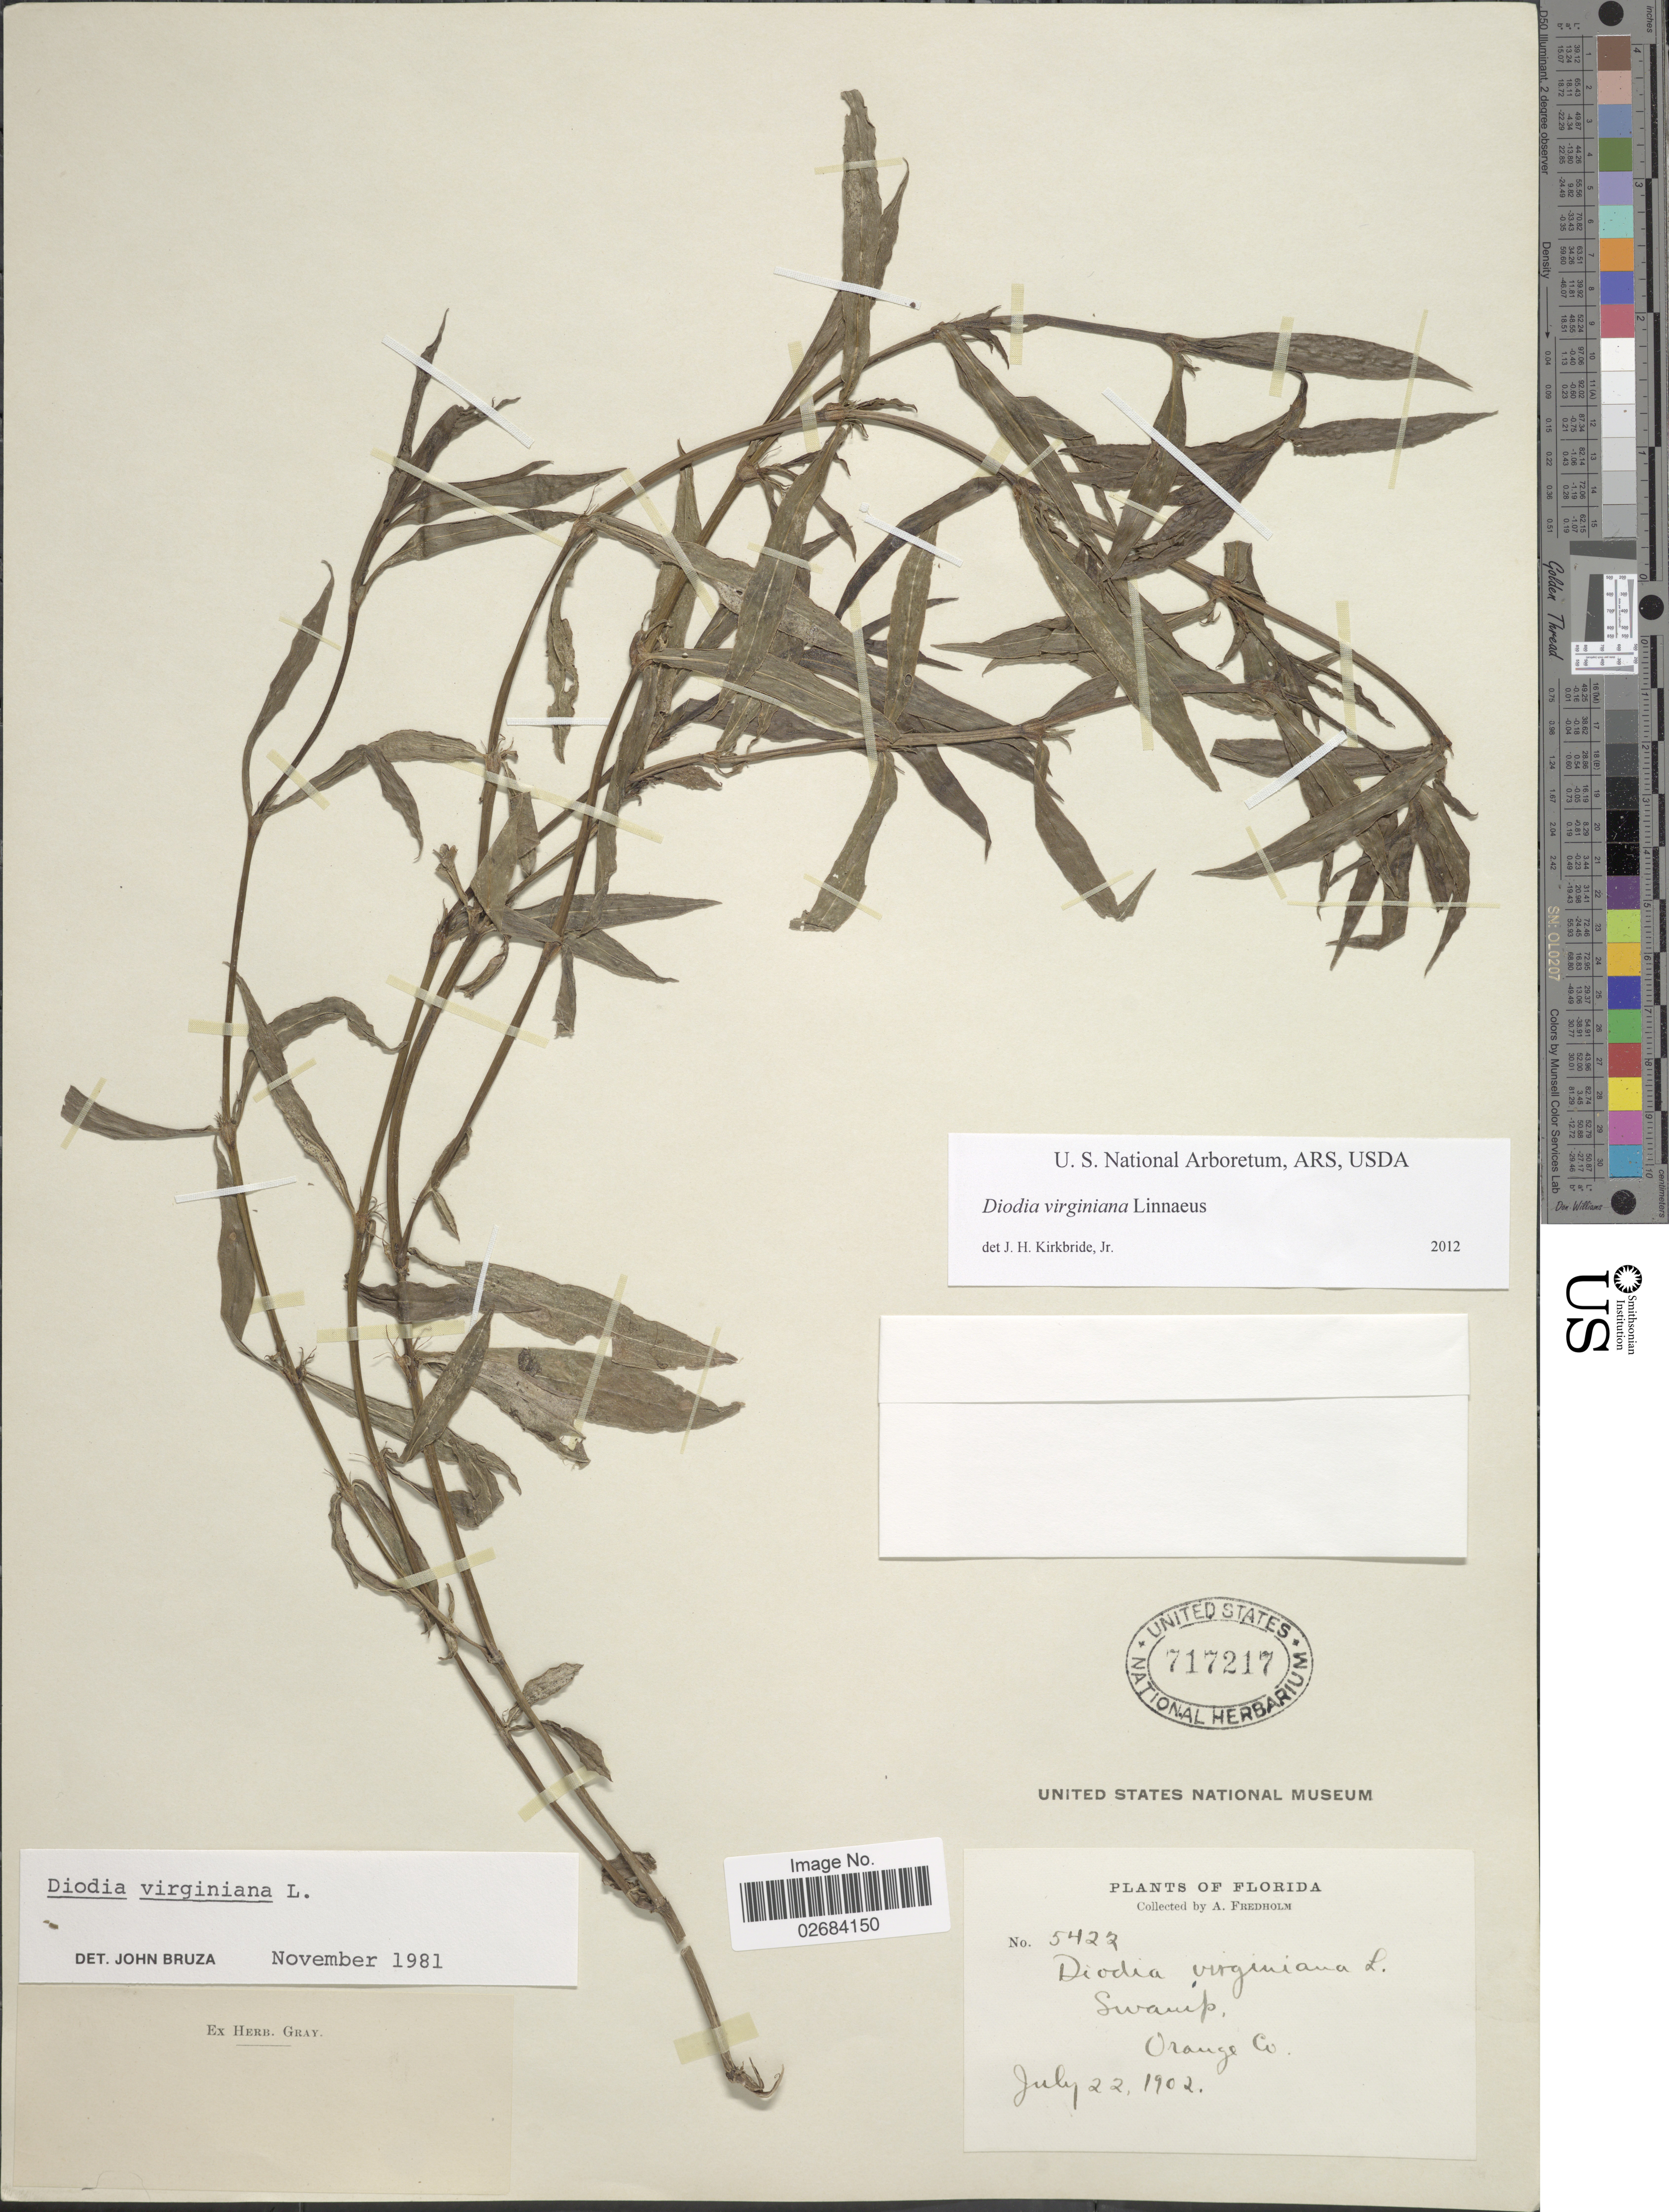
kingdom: Plantae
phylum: Tracheophyta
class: Magnoliopsida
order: Gentianales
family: Rubiaceae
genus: Diodia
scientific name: Diodia virginiana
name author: L.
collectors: A. Fredholm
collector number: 5422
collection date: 1902-07-22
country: United States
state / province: Florida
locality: Swamp, Orange Co.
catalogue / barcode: US 717217